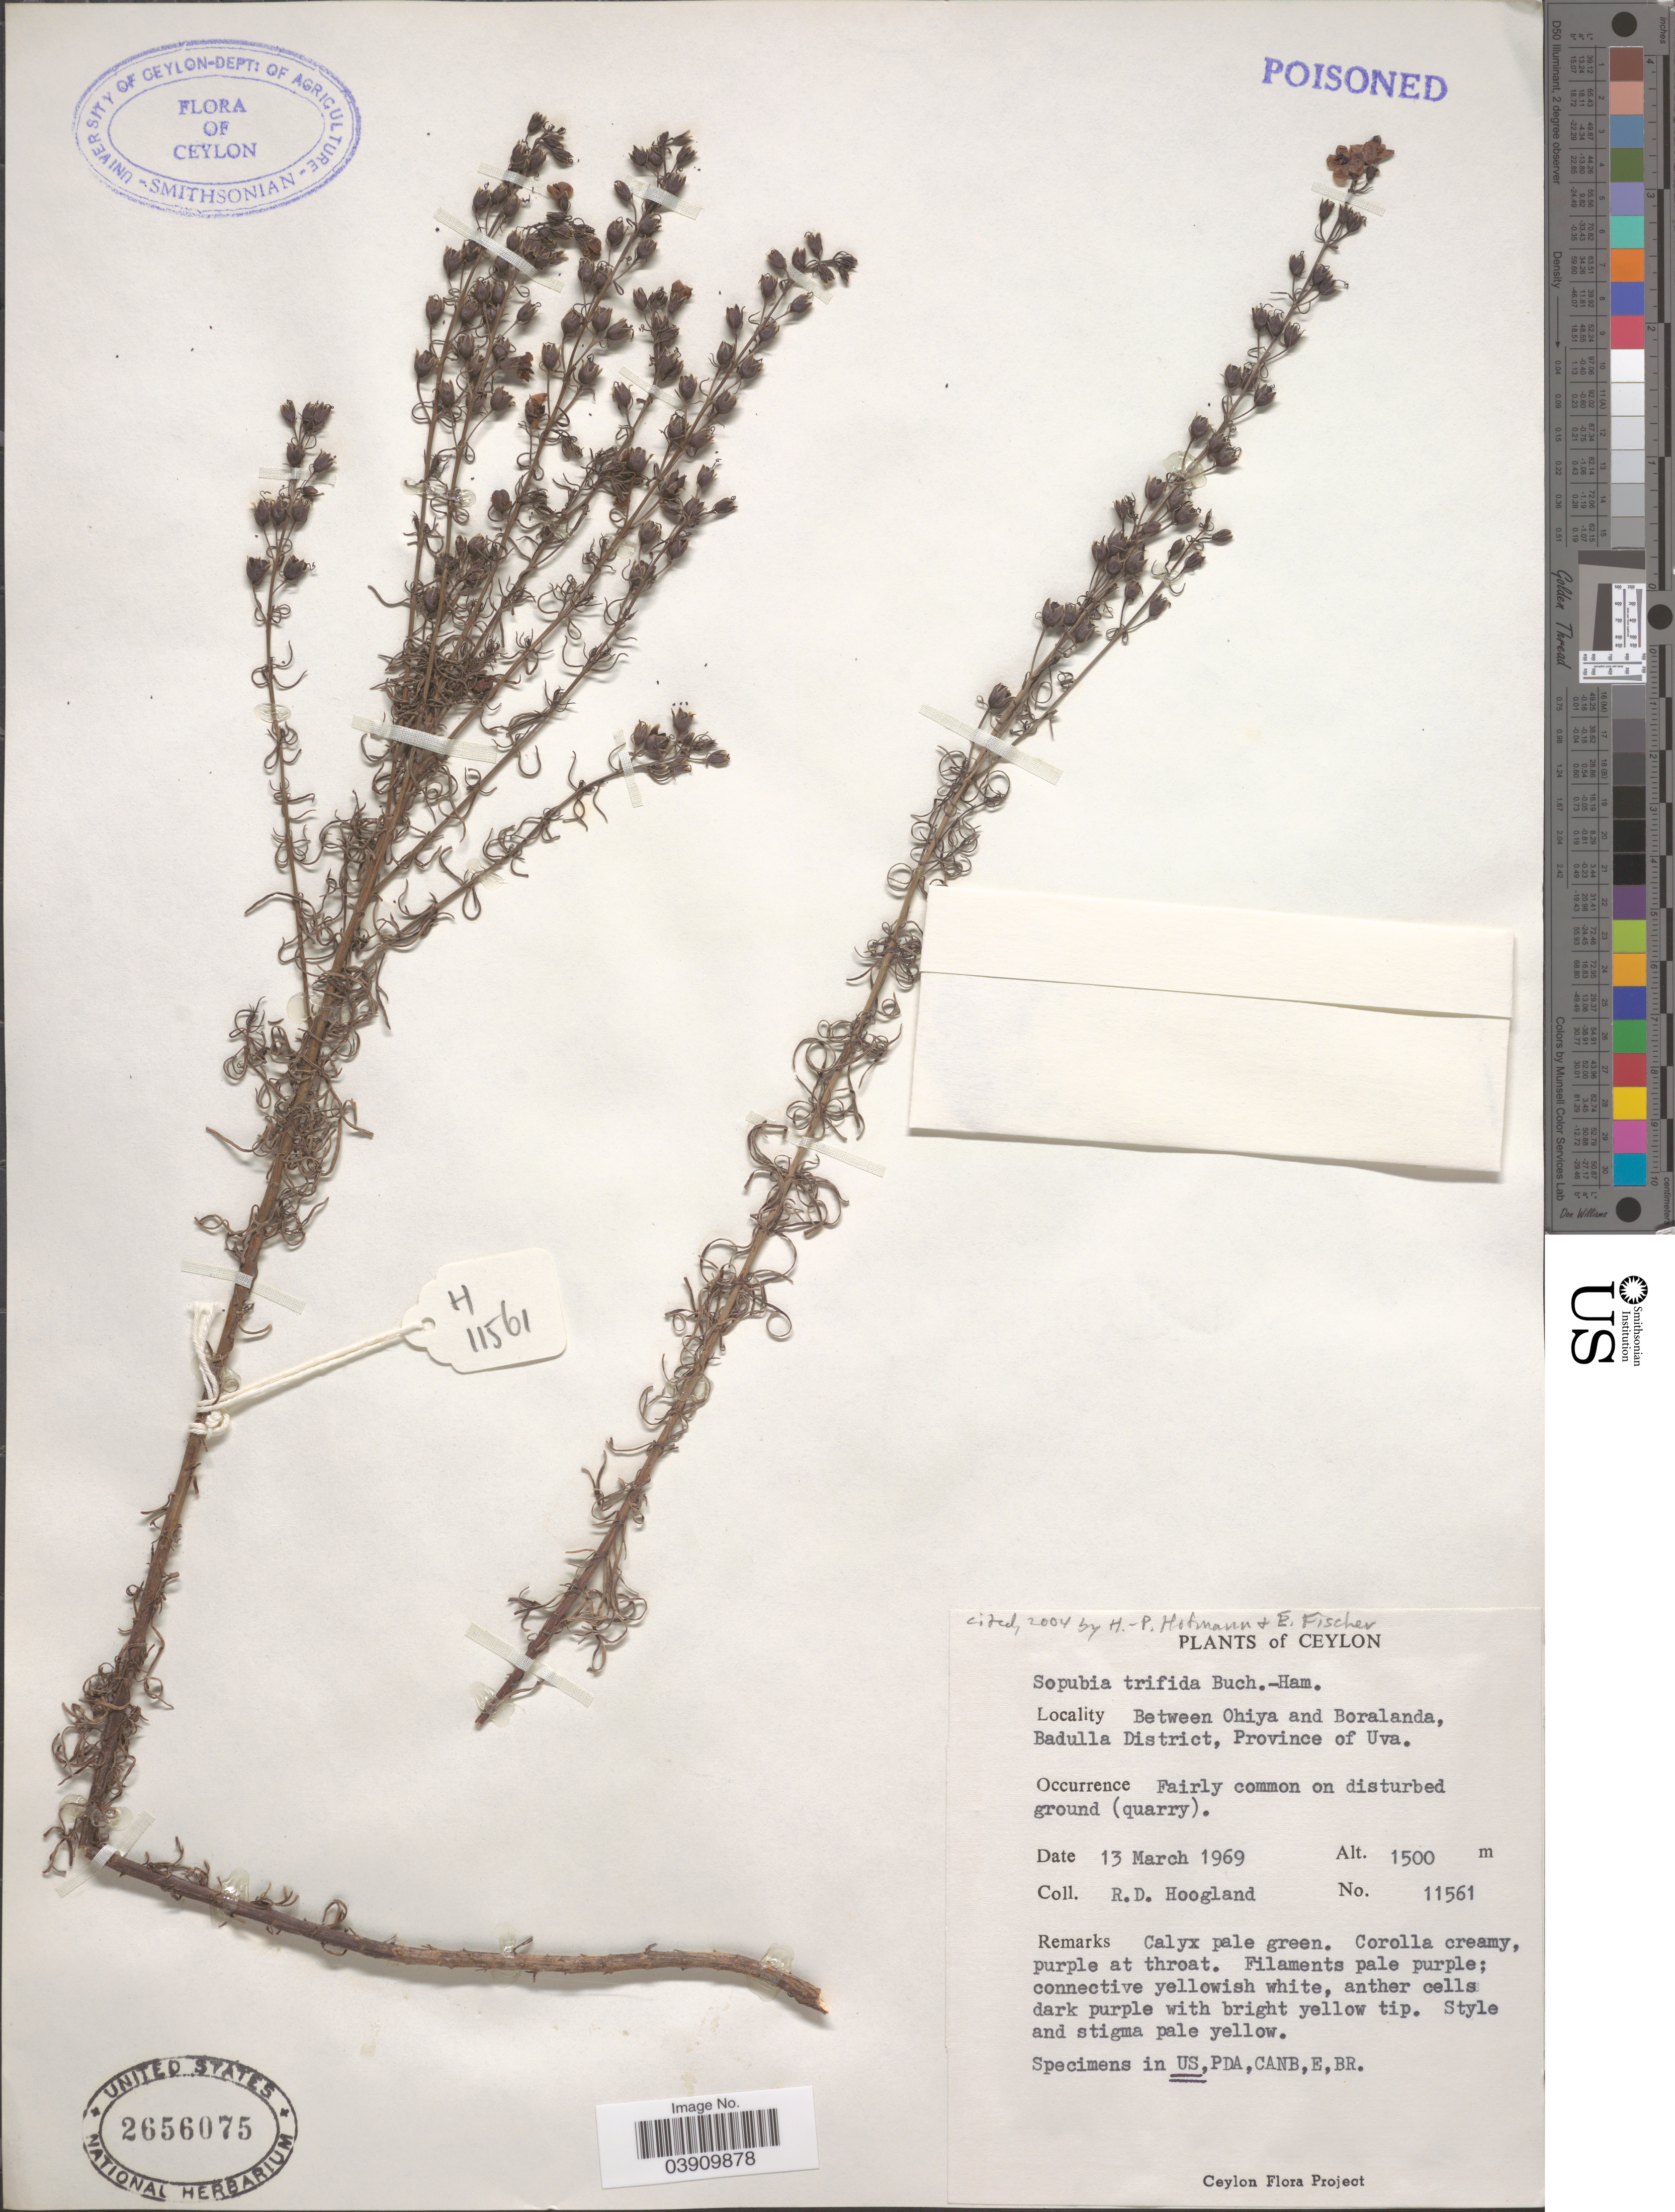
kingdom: Plantae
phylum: Tracheophyta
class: Magnoliopsida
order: Lamiales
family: Orobanchaceae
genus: Sopubia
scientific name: Sopubia trifida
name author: Buch.-Ham. ex D. Don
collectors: R. D. Hoogland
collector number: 11561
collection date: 1969-03-13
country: Sri Lanka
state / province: Uva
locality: Ceylon. Between Ohiya and Boralanda, Badulla District.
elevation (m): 1500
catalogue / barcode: US 2656075